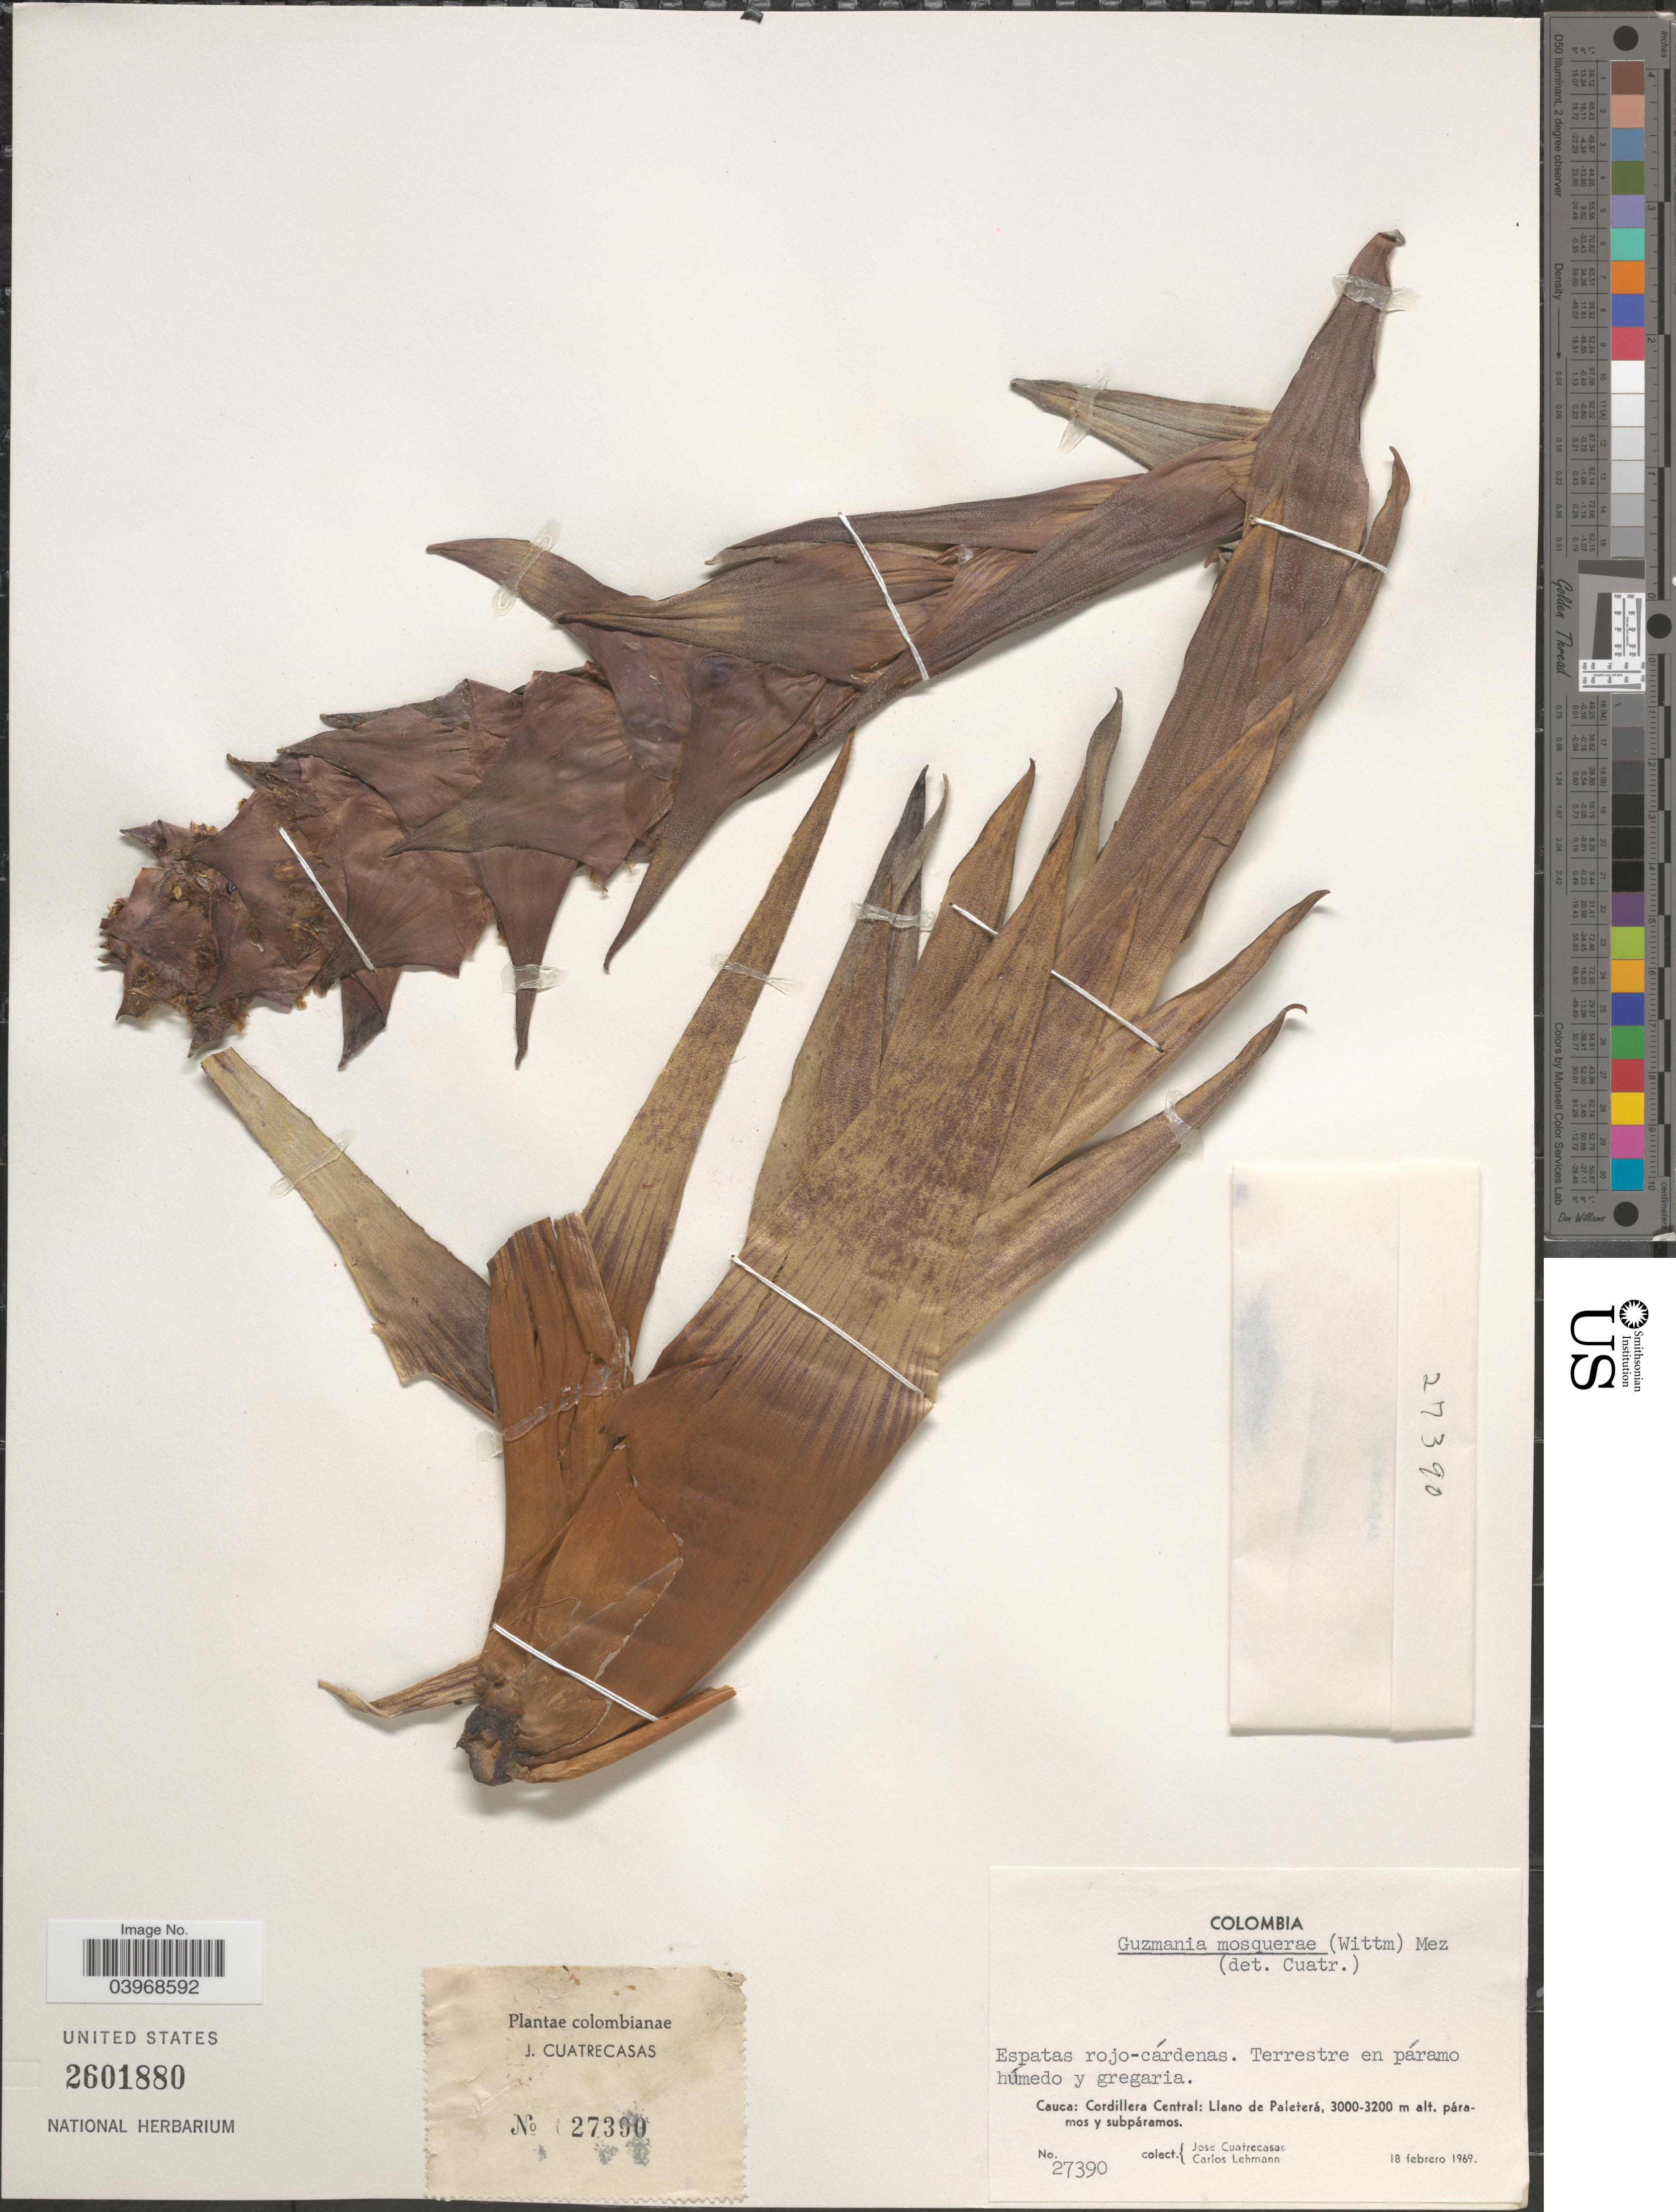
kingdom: Plantae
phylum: Tracheophyta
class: Liliopsida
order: Poales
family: Bromeliaceae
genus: Guzmania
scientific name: Guzmania mosquerae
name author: (Wittm.) Mez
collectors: J. Cuatrecasas & C. Lehmann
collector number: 27390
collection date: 1969-02-18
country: Colombia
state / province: Cauca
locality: Cordillera Central: Llano de Paleterá, páramos y subpáramos.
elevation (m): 3000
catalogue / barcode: US 2601880